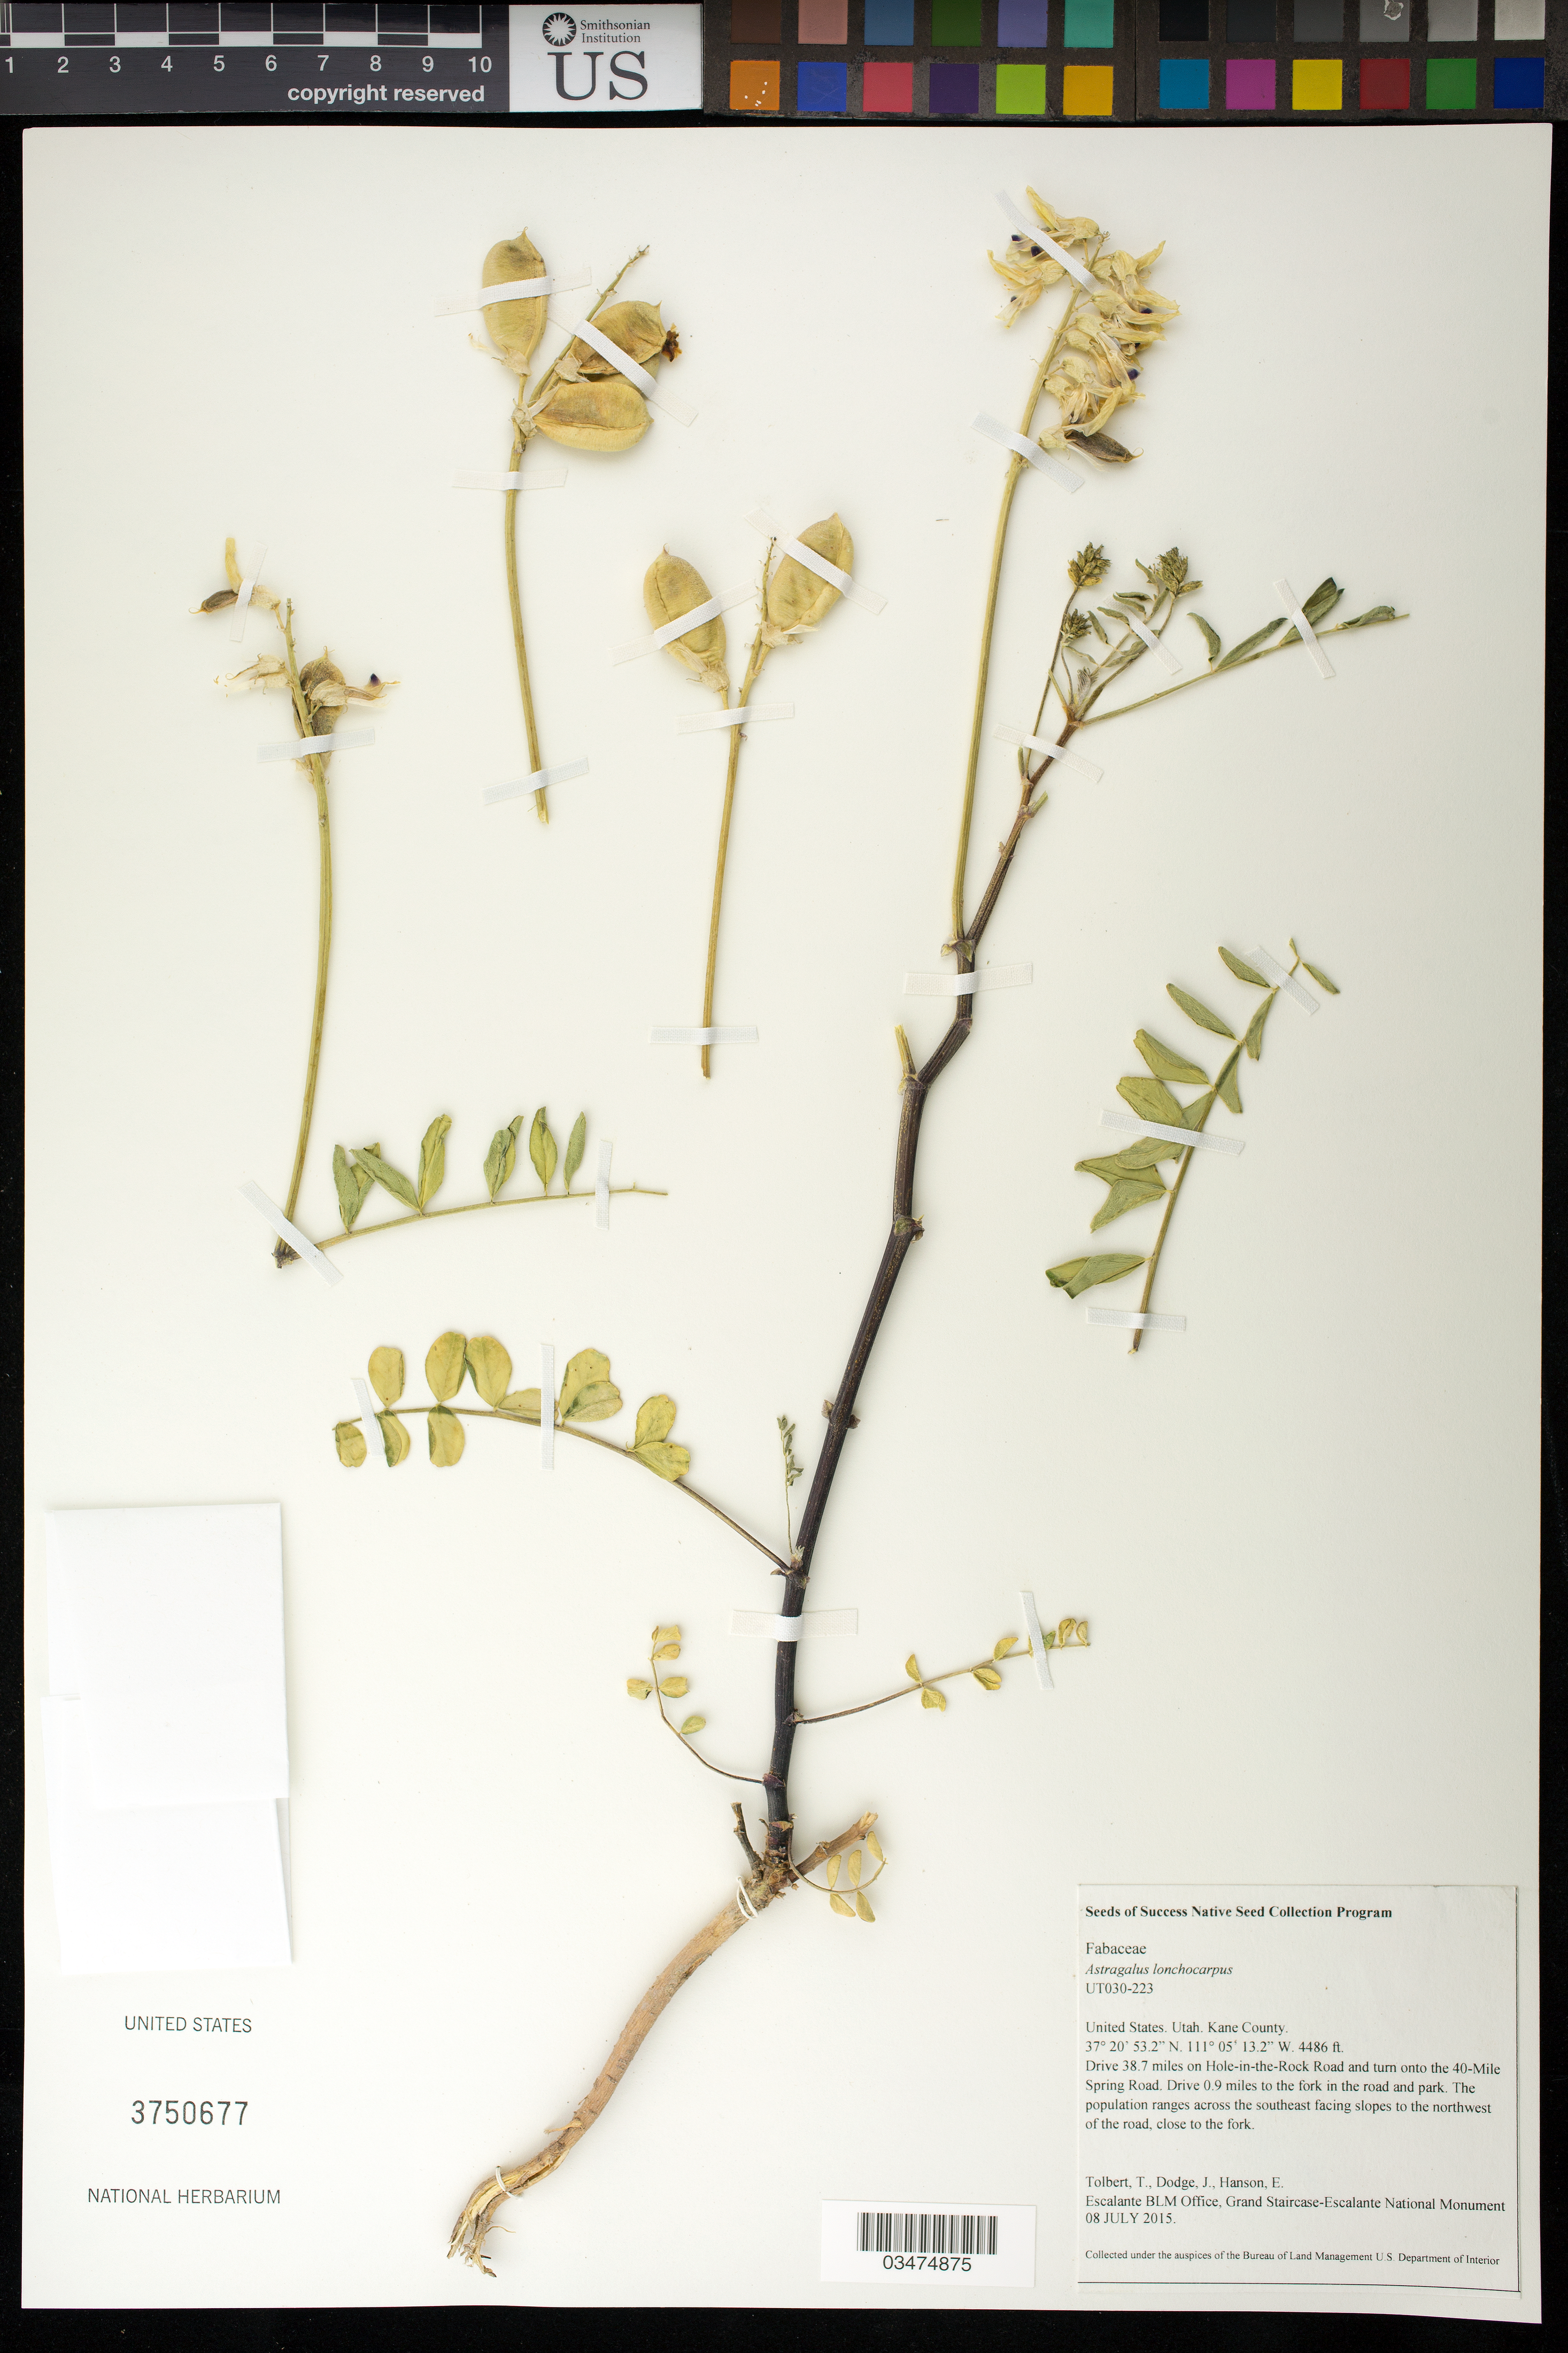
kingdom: Plantae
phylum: Tracheophyta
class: Magnoliopsida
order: Fabales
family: Fabaceae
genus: Astragalus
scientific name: Astragalus lonchocarpus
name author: Torr.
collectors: T. Tolbert, J. Dodge & E. Hanson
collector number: UT030-223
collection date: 2015-07-08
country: United States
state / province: Utah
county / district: Kane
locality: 38.7 mi. on Hole-in-the Rock Road to 40-Mile Spring Road, close to the fork.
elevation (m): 1367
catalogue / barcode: US 3750677